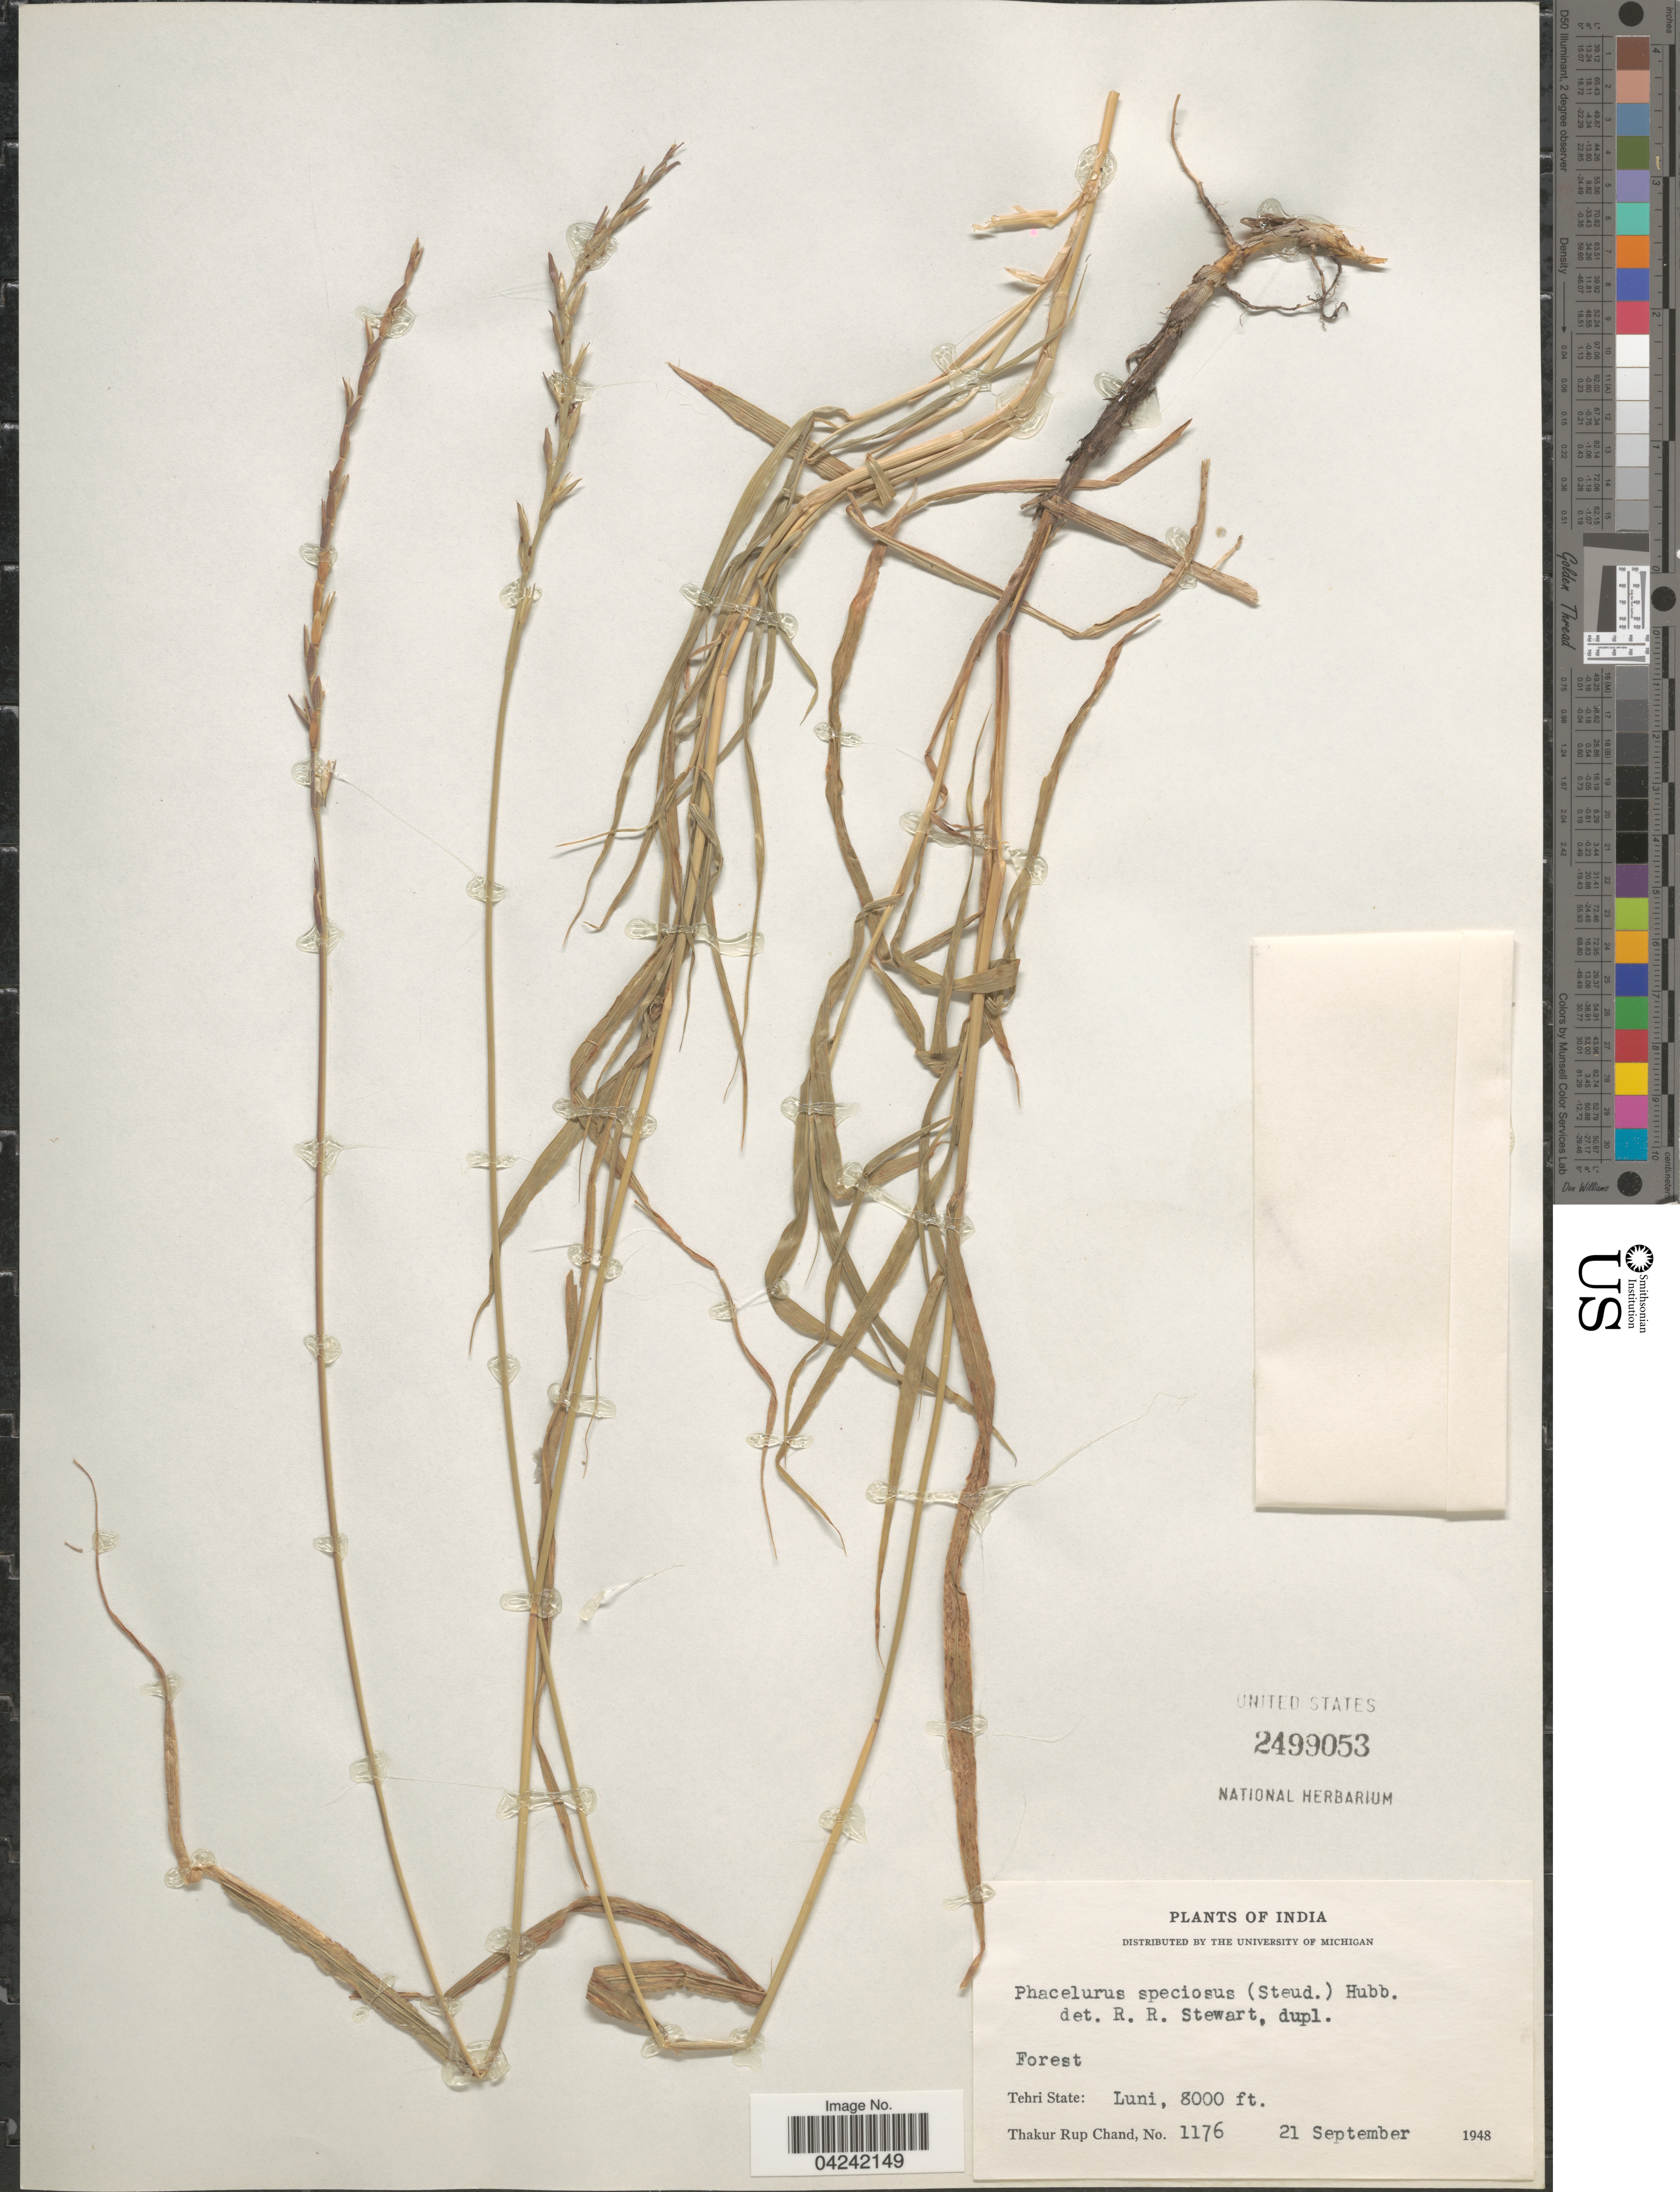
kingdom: Plantae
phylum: Tracheophyta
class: Liliopsida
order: Poales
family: Poaceae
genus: Phacelurus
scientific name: Phacelurus speciosus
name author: (Steud.) C. E. Hubb.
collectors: T. R. Chand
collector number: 1176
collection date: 1948-09-21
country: India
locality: Tehri State: Luni.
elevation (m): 2438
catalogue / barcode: US 2499053